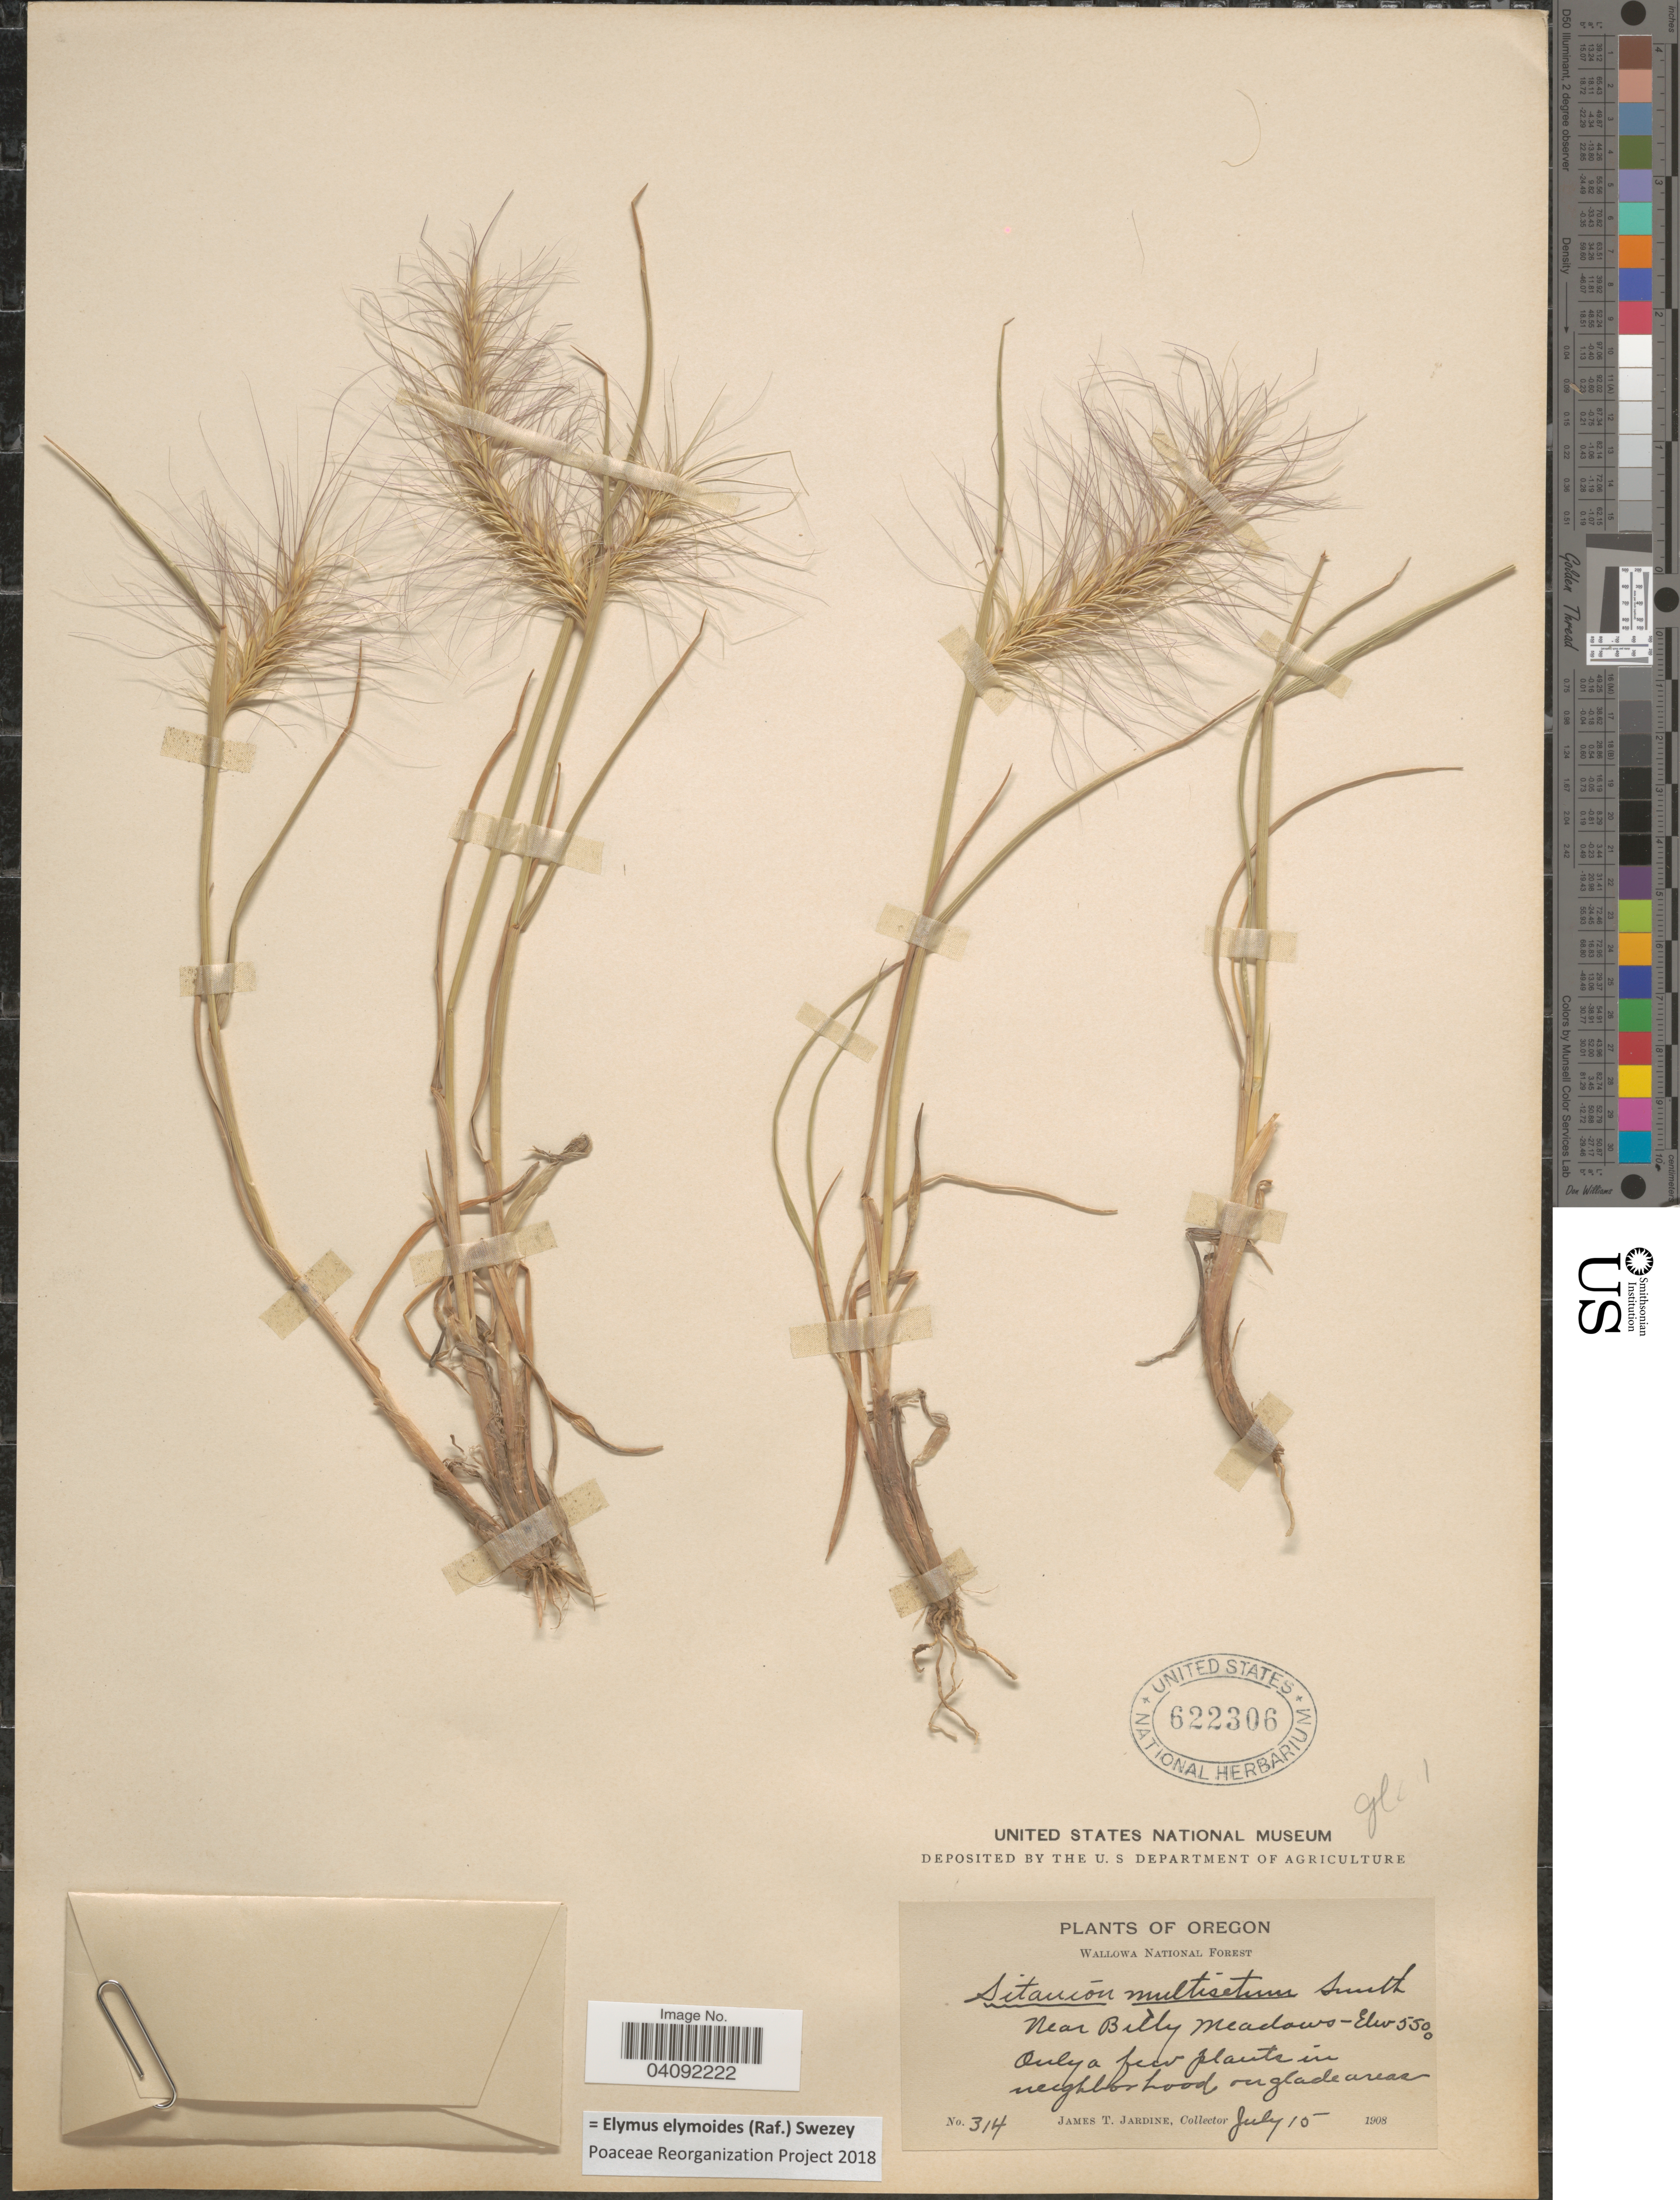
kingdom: Plantae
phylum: Tracheophyta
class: Liliopsida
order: Poales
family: Poaceae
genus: Elymus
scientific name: Elymus elymoides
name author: (Raf.) Swezey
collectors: J. T. Jardine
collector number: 314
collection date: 1908-07-15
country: United States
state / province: Oregon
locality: Wallowa National Forest. Near Billy Meadows. Only a few plants in neighbourhood on glade areas.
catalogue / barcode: US 622306